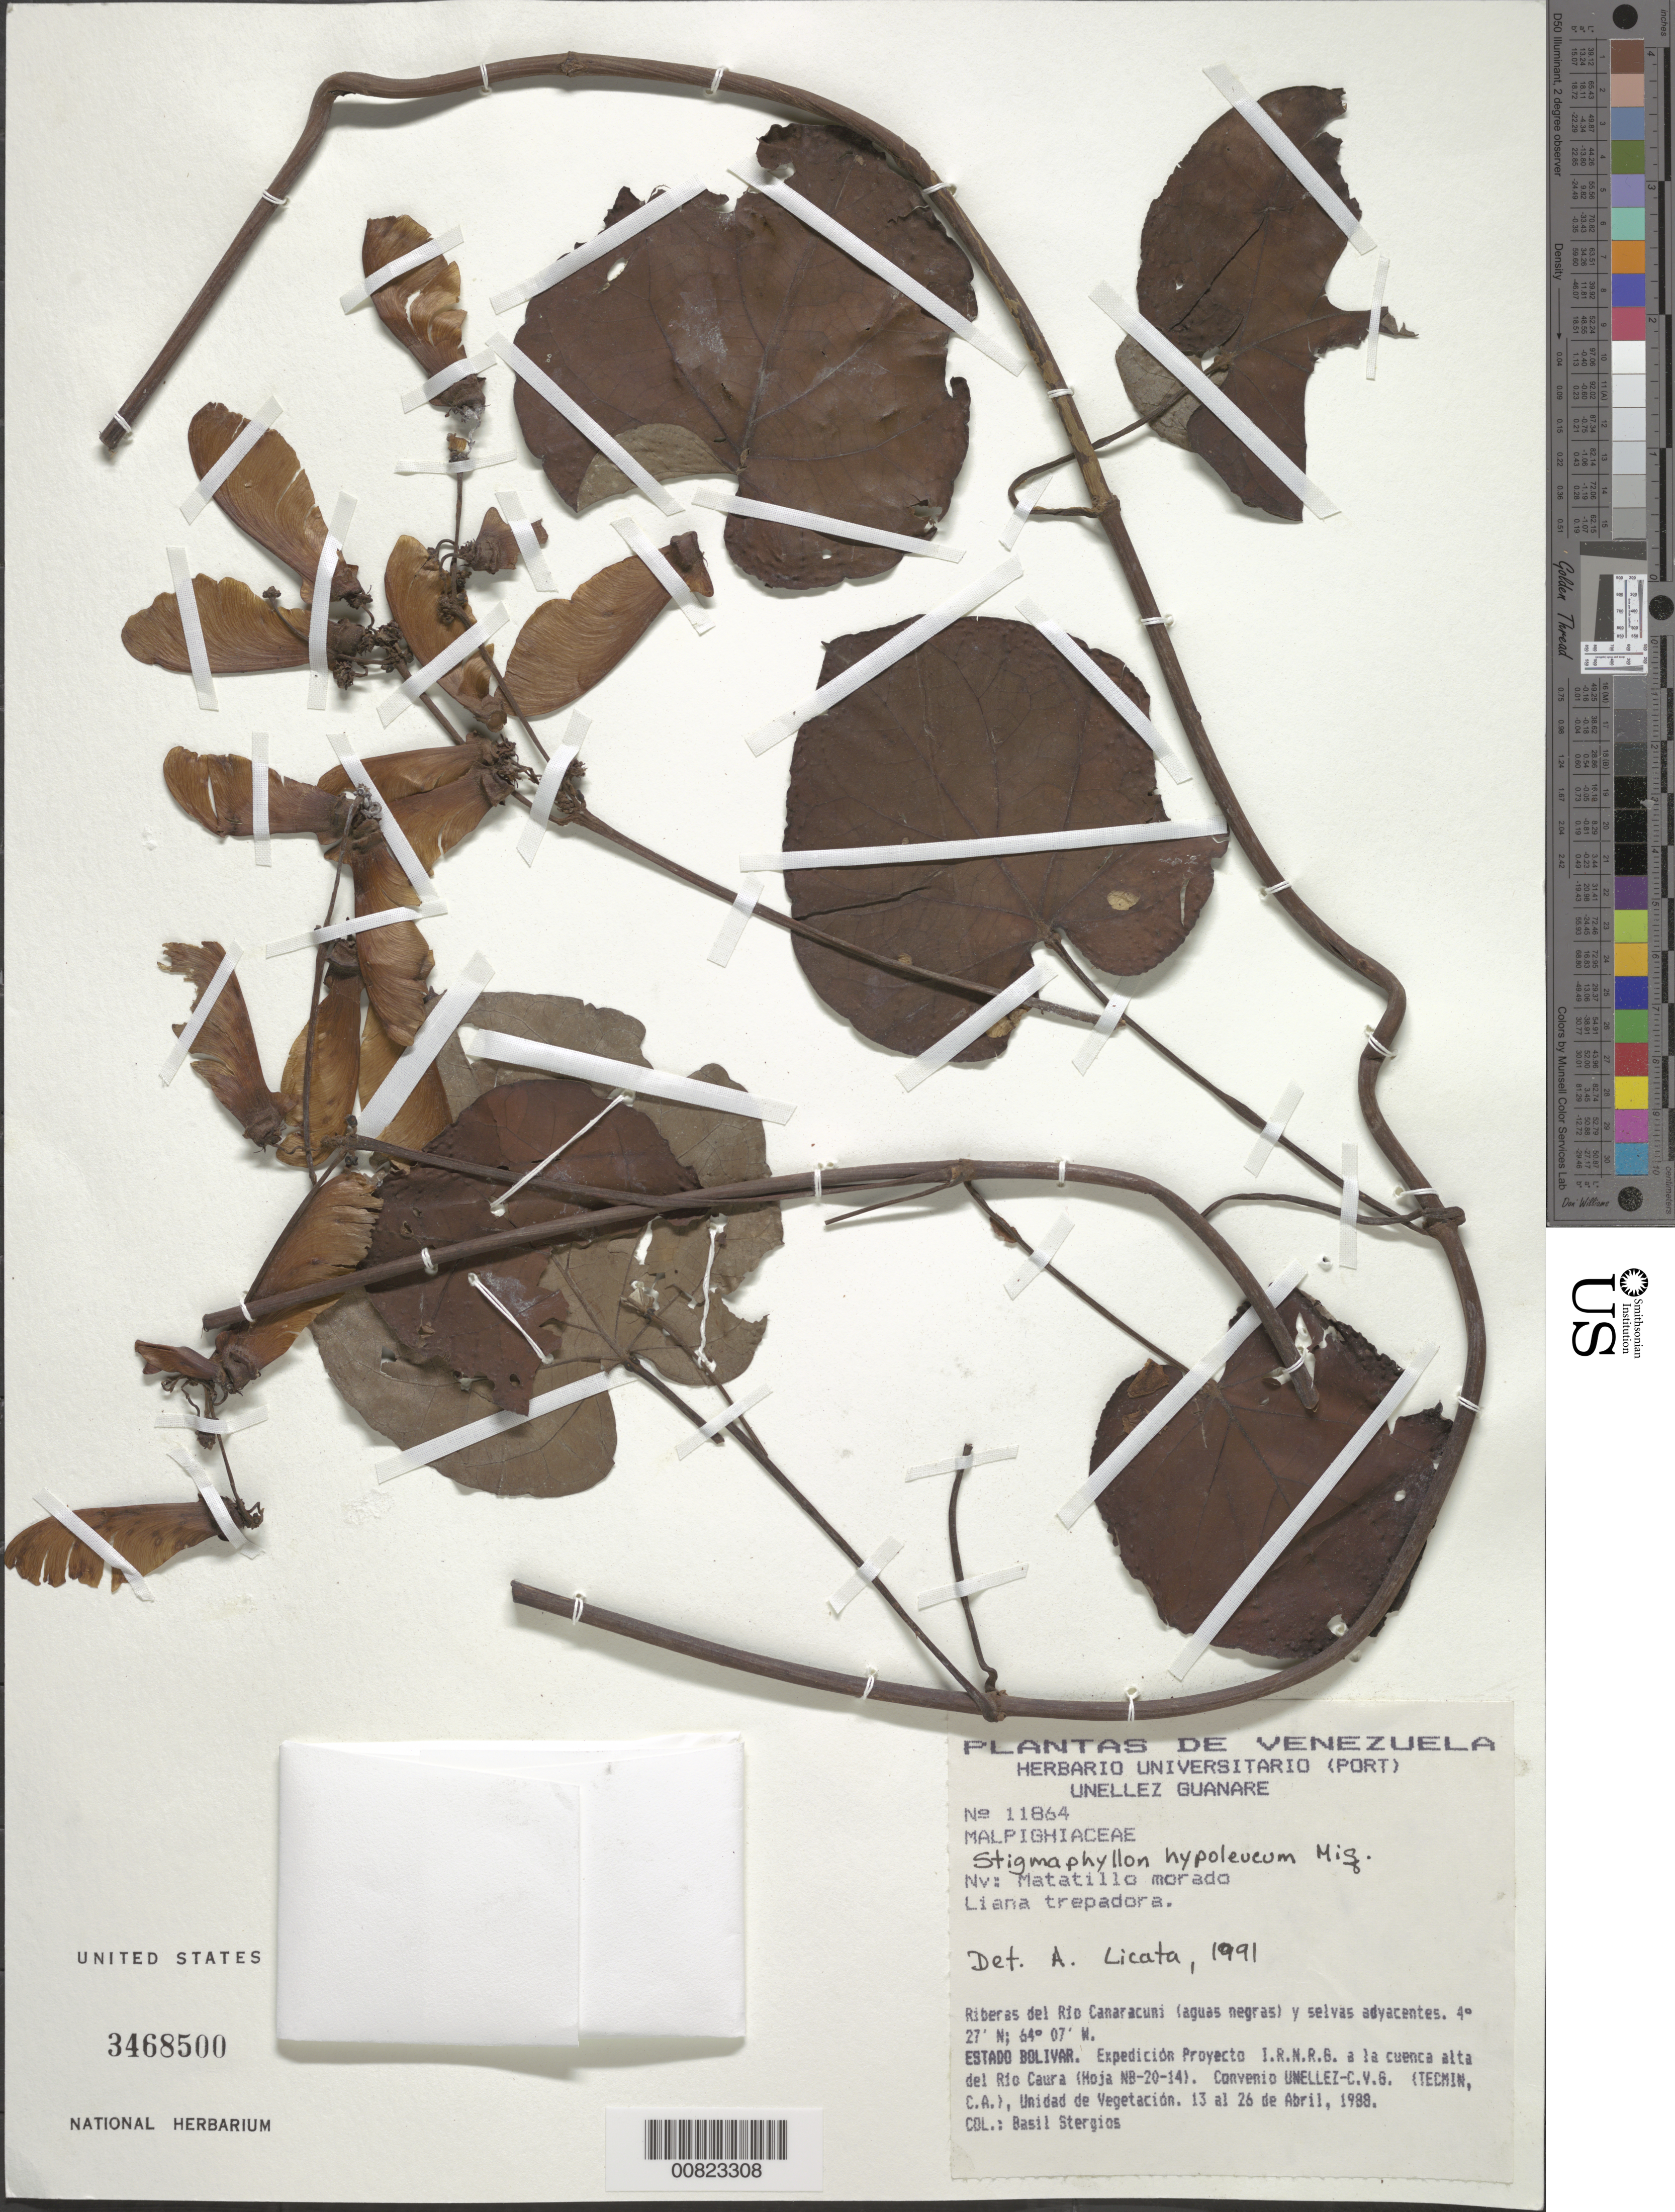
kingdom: Plantae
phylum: Tracheophyta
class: Magnoliopsida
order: Malpighiales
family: Malpighiaceae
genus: Stigmaphyllon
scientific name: Stigmaphyllon hypoleucum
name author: Miq.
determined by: Licata, A., (PORT), Univ. Nac. Exp. de los Llanos Ezequiel Zamora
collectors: B. G. Stergios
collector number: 11864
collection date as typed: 13-Apr-88 to 26-Apr-88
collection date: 1988-04-13/1988-04-26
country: Venezuela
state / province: Bolívar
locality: Río Canaracuni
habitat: Riberas del río (aguas negras) y selvas adyacentes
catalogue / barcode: US 3468500